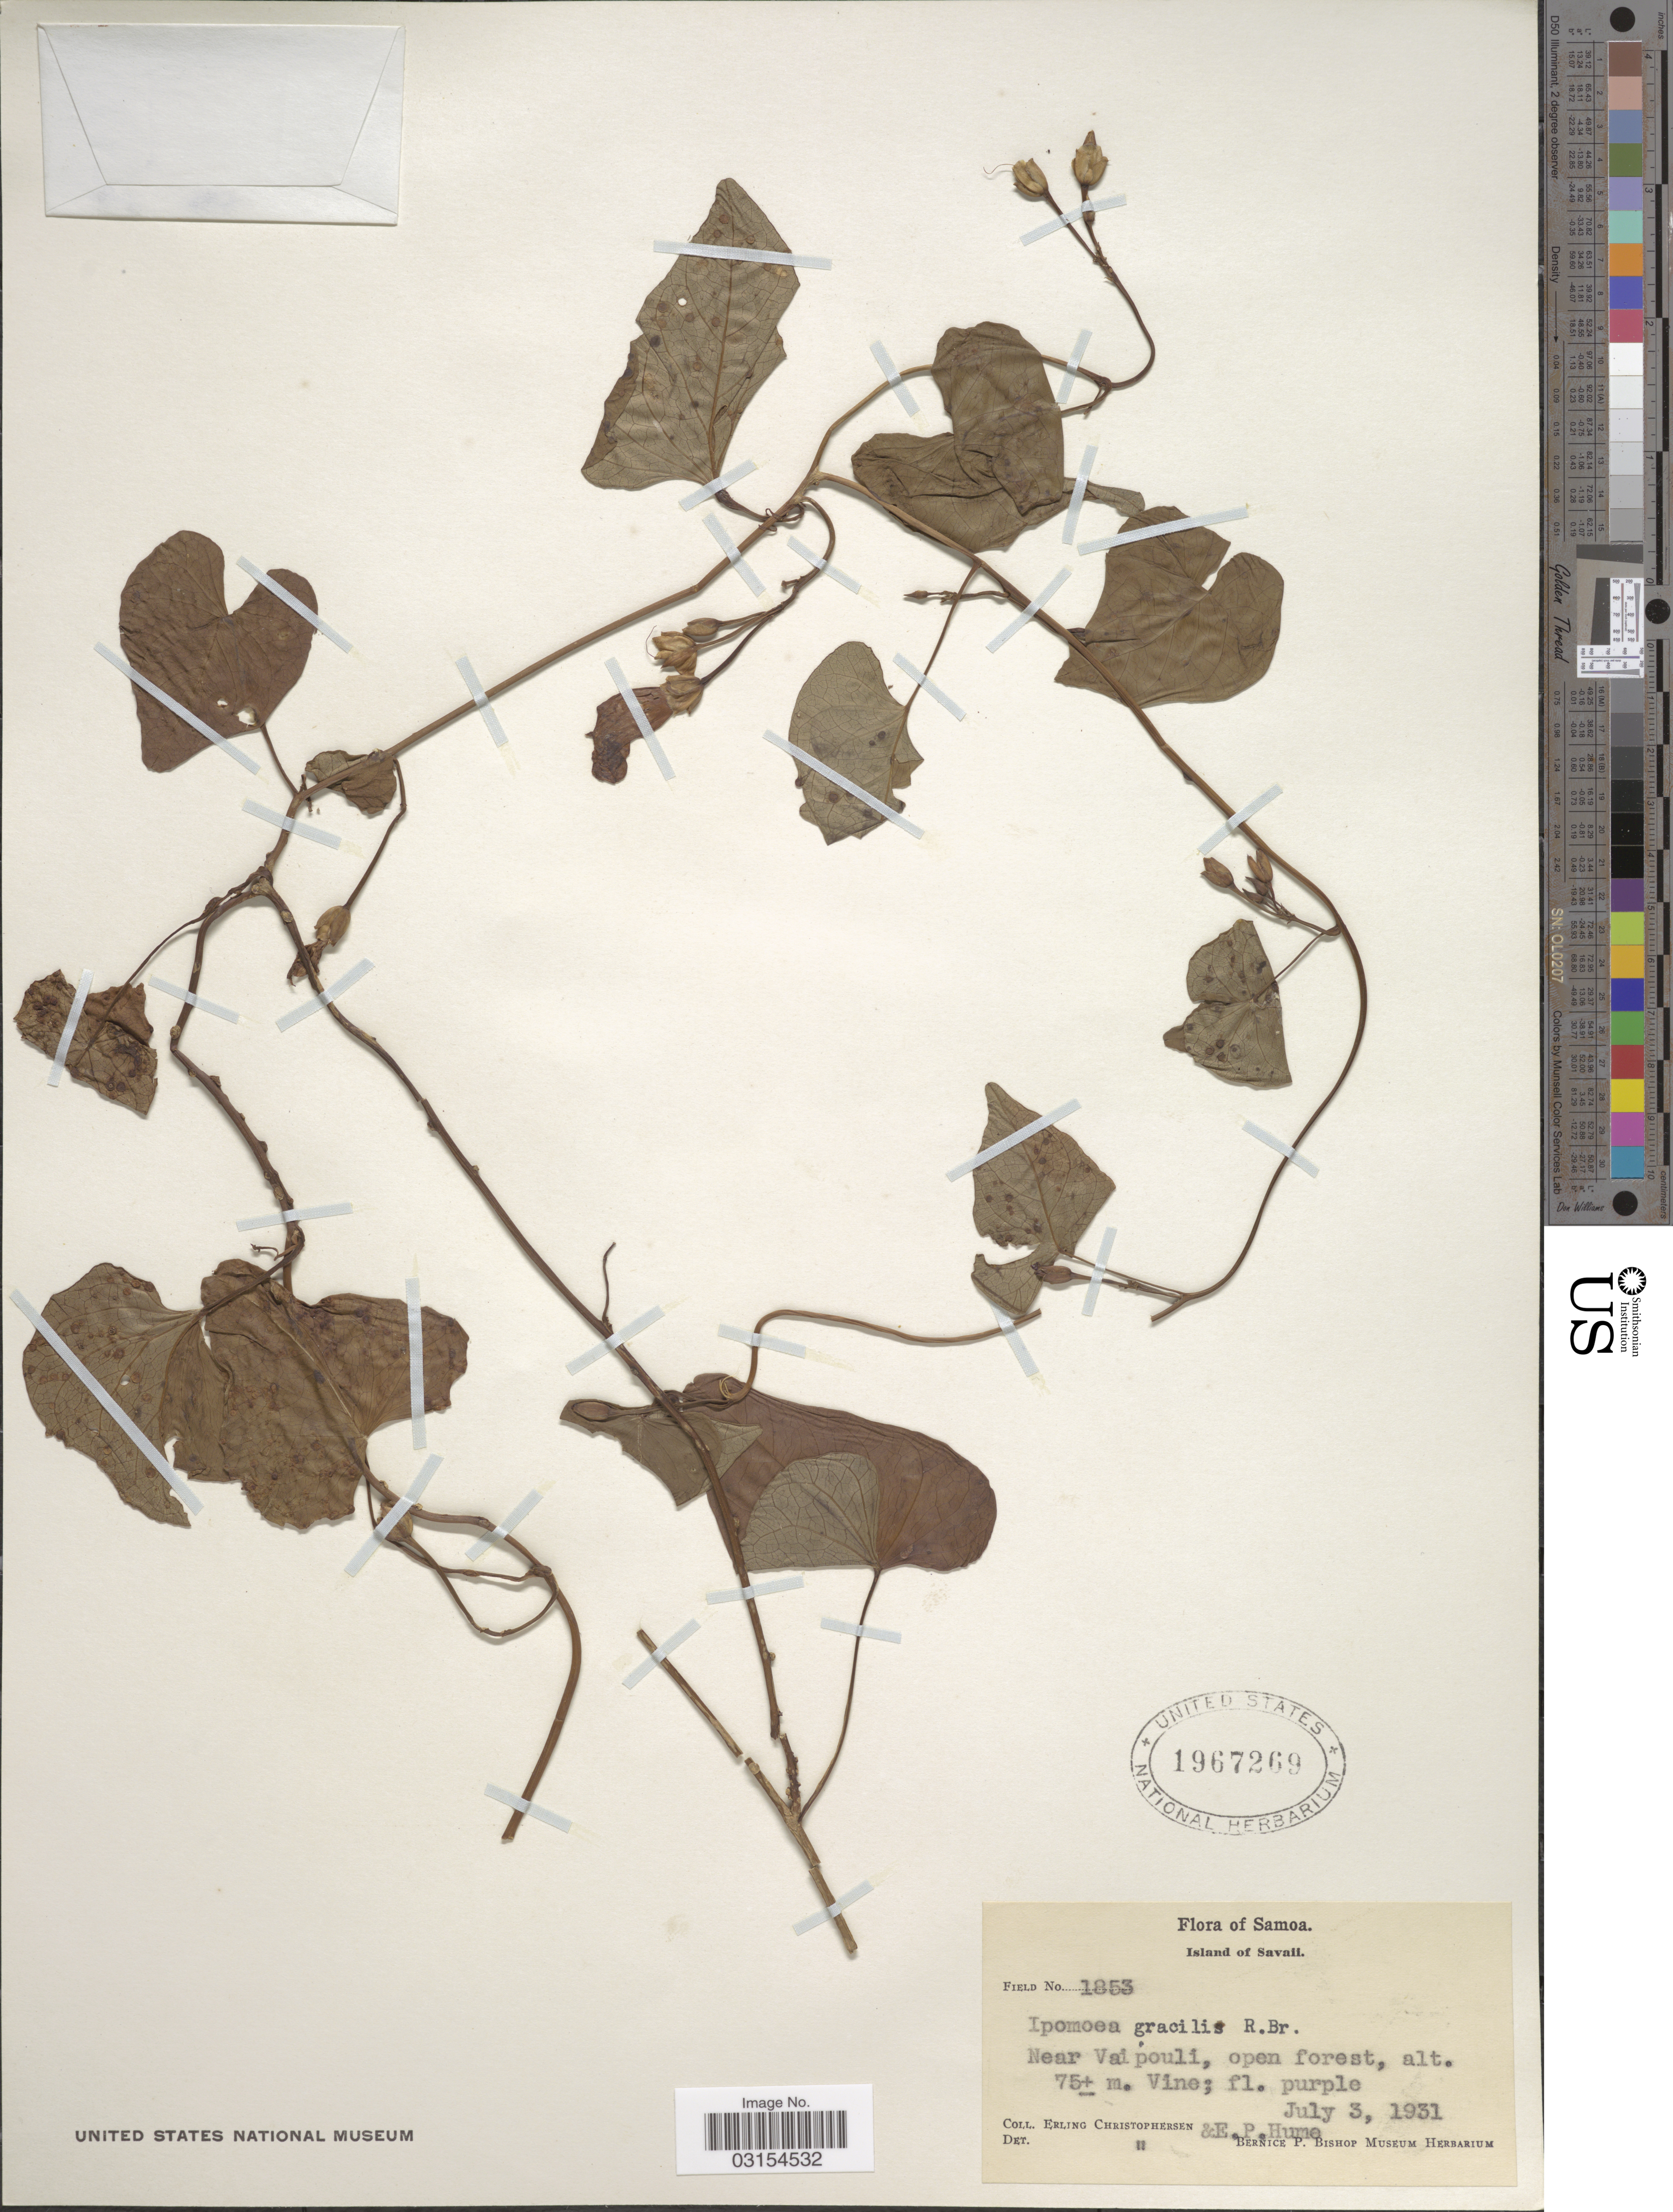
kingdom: Plantae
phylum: Tracheophyta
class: Magnoliopsida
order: Solanales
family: Convolvulaceae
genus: Ipomoea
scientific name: Ipomoea littoralis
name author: Blume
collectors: E. Christophersen & E. P. Hume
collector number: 1853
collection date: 1931-07-03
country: Samoa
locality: Samoa. Island of Savaii. Near Vaipouli.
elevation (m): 75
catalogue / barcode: US 1967269